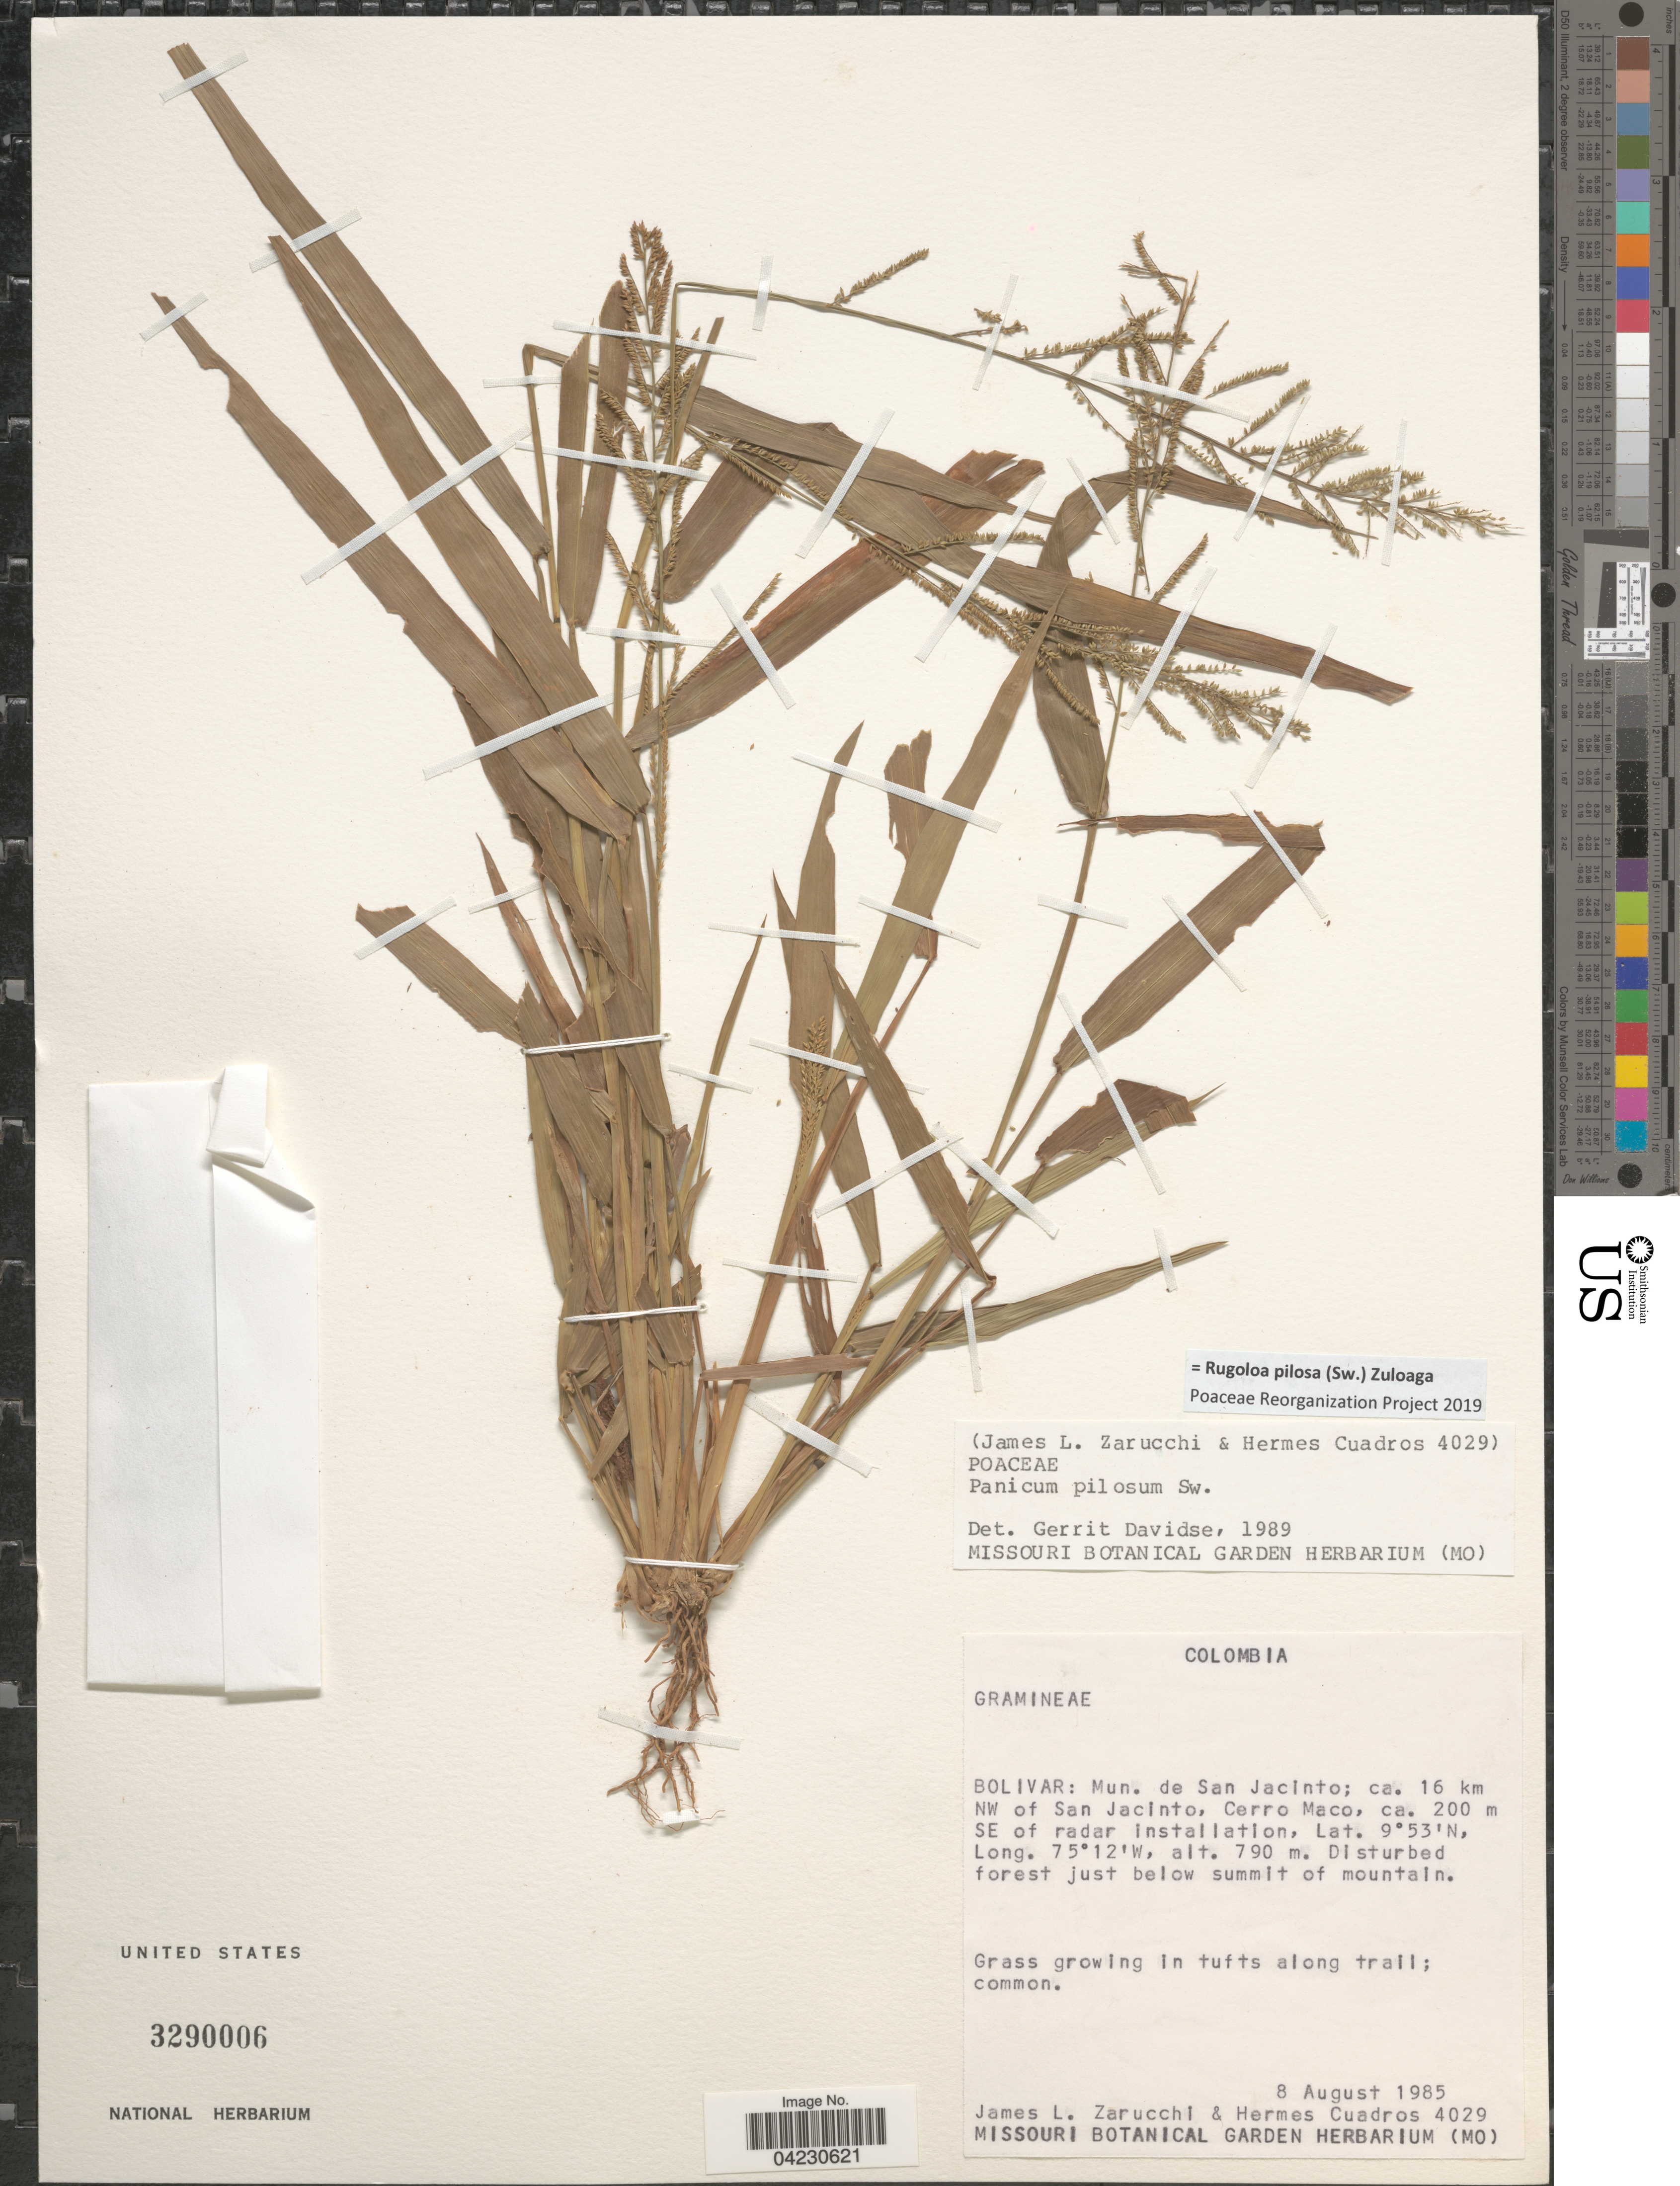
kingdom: Plantae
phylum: Tracheophyta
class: Liliopsida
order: Poales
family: Poaceae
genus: Rugoloa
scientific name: Rugoloa pilosa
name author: (Sw.) Zuloaga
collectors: J. L. Zarucchi & H. Cuadros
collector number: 4029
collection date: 1985-08-08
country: Colombia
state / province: Bolívar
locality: Mun. de San Jacinto; ca. 16 km NW of San Jacinto, Cerro Maco, ca. 200 m SE of radar installation.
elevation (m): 790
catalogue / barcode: US 3290006